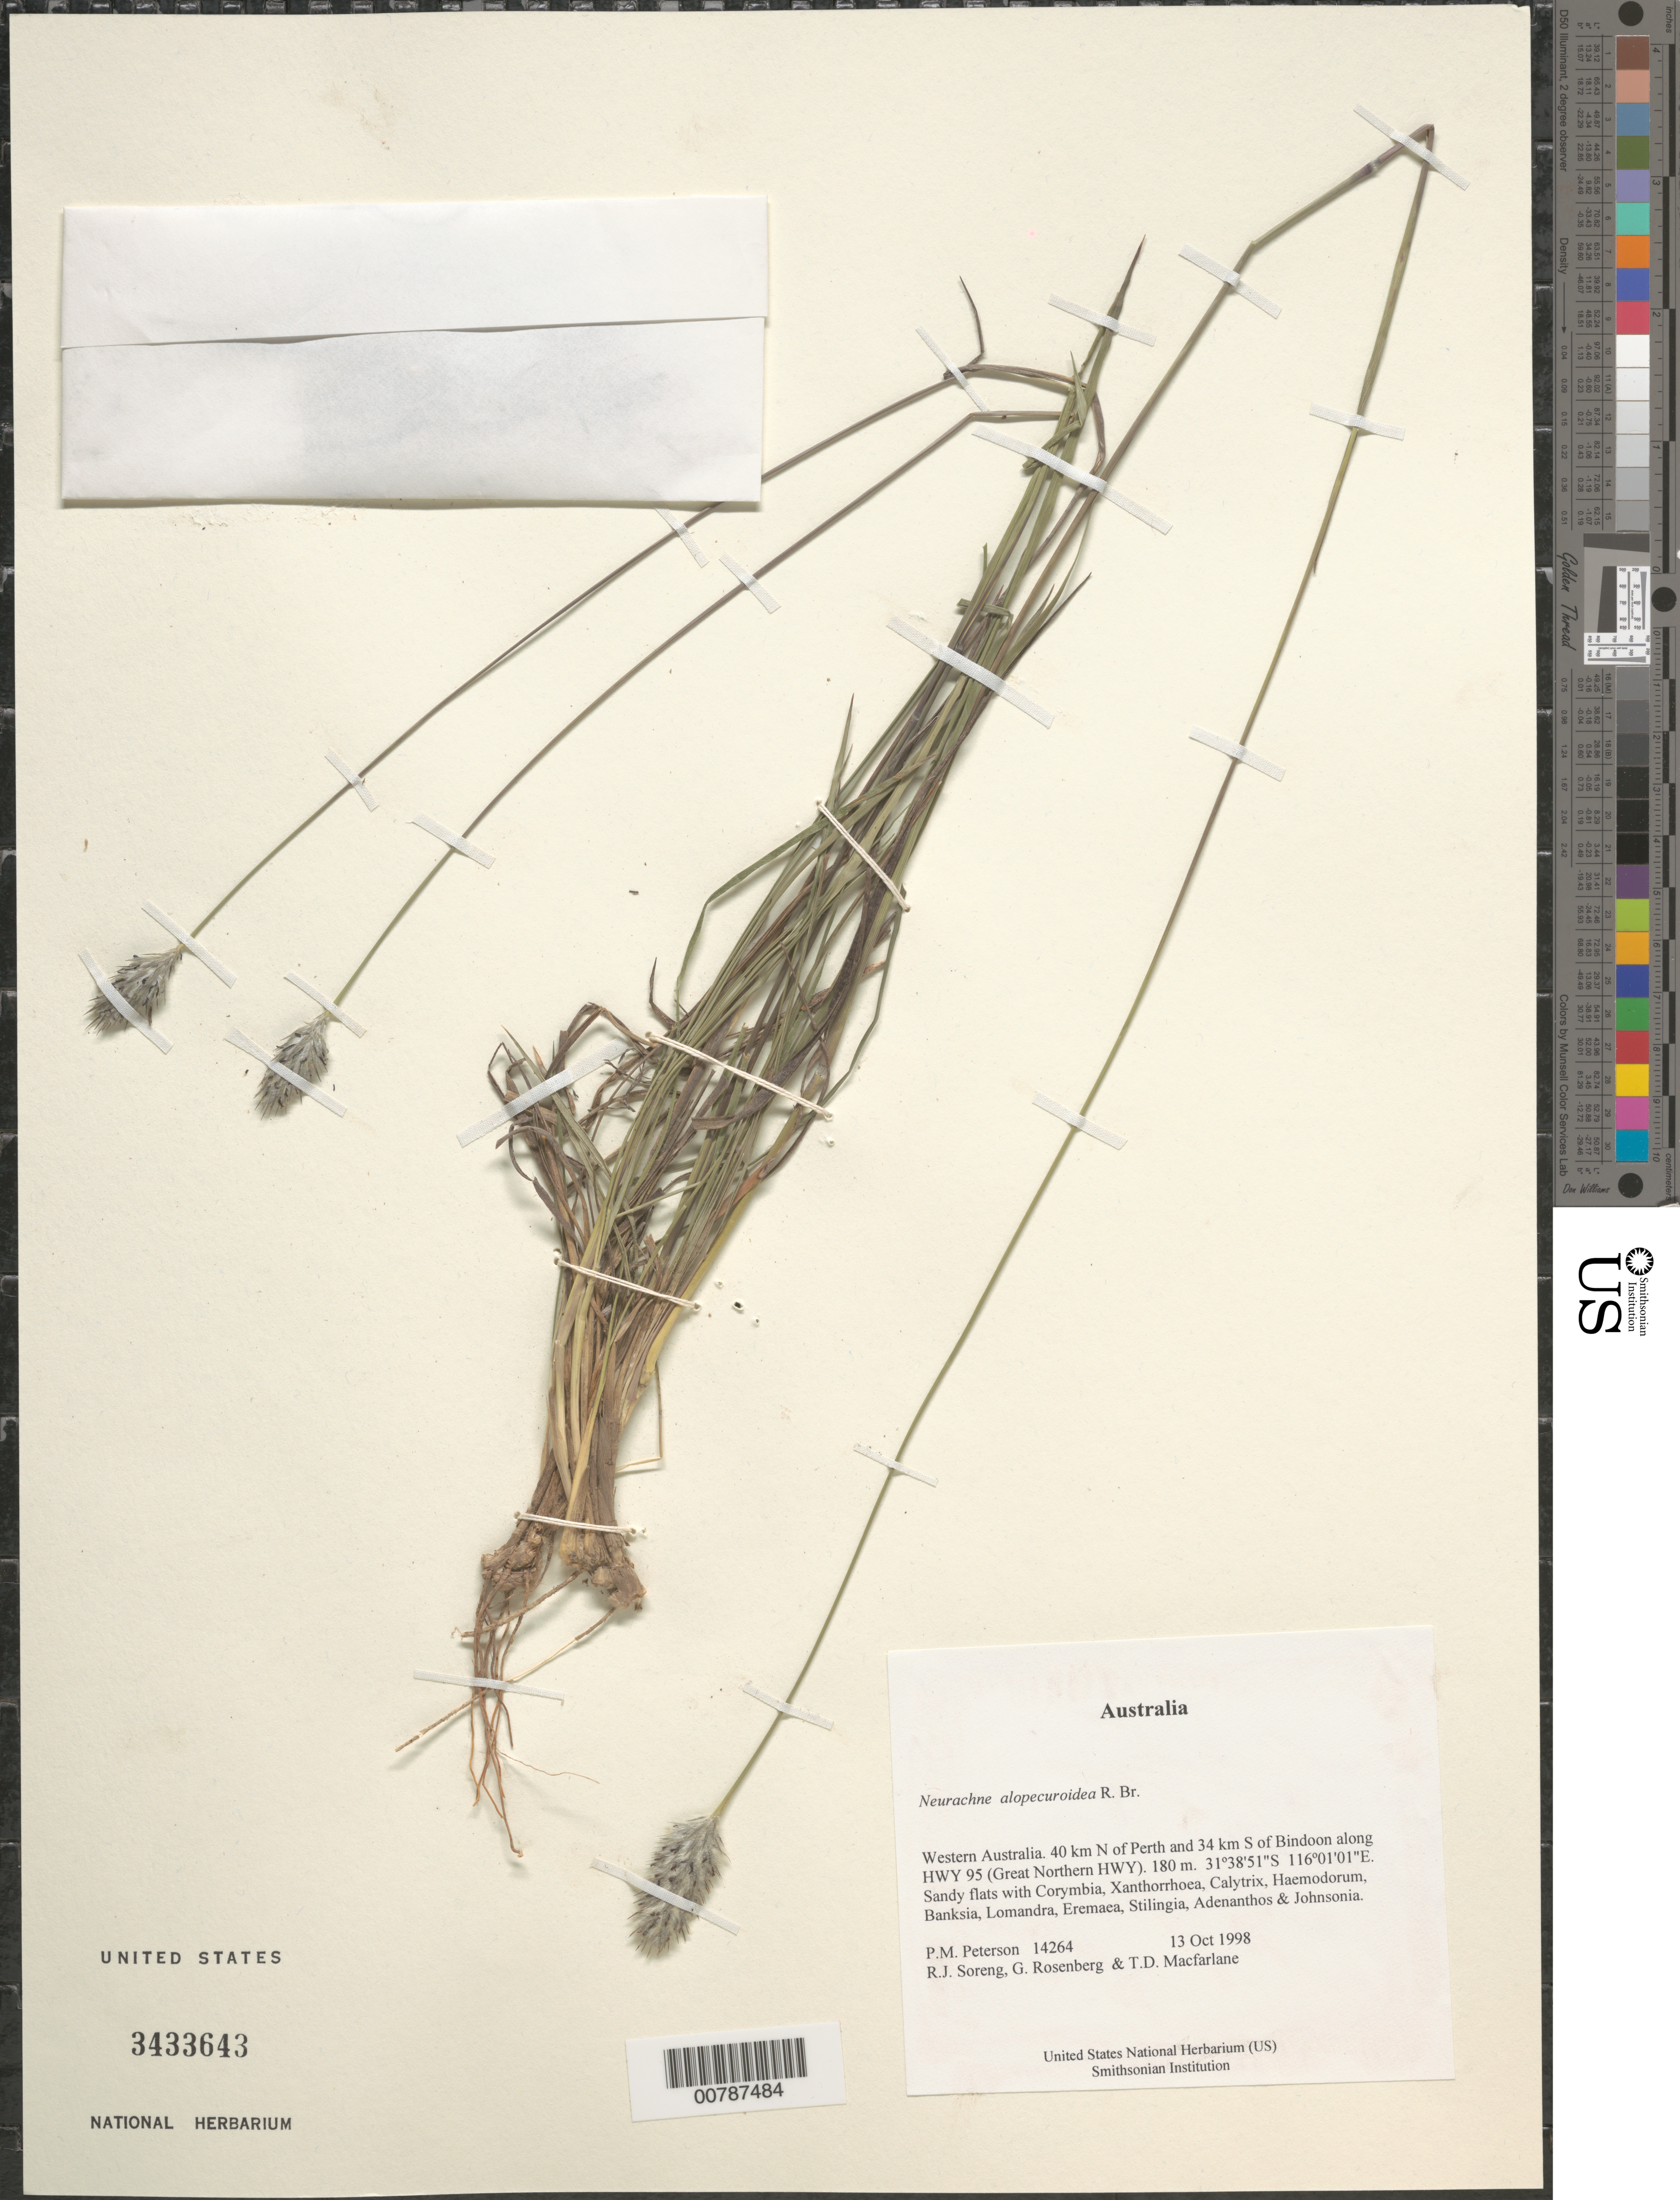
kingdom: Plantae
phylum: Tracheophyta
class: Liliopsida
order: Poales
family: Poaceae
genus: Neurachne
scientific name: Neurachne alopecuroidea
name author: R. Br.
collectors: P. M. Peterson, R. J. Soreng, G. Rosenberg & T. Macfarlane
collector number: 14264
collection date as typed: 13 Oct 1998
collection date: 1998-10-13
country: Australia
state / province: Western Australia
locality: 40 km N of Perth and 34 km S of Bindoon along HWY 95 (Great Northern HWY).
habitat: Sandy flats with Corymbia, Xanthorrhoea, Calytrix, Haemodorum, Banksia, Lomandra, Eremaea, Stilingia, Adenanthos & Johnsonia.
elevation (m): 180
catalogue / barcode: US 3433643